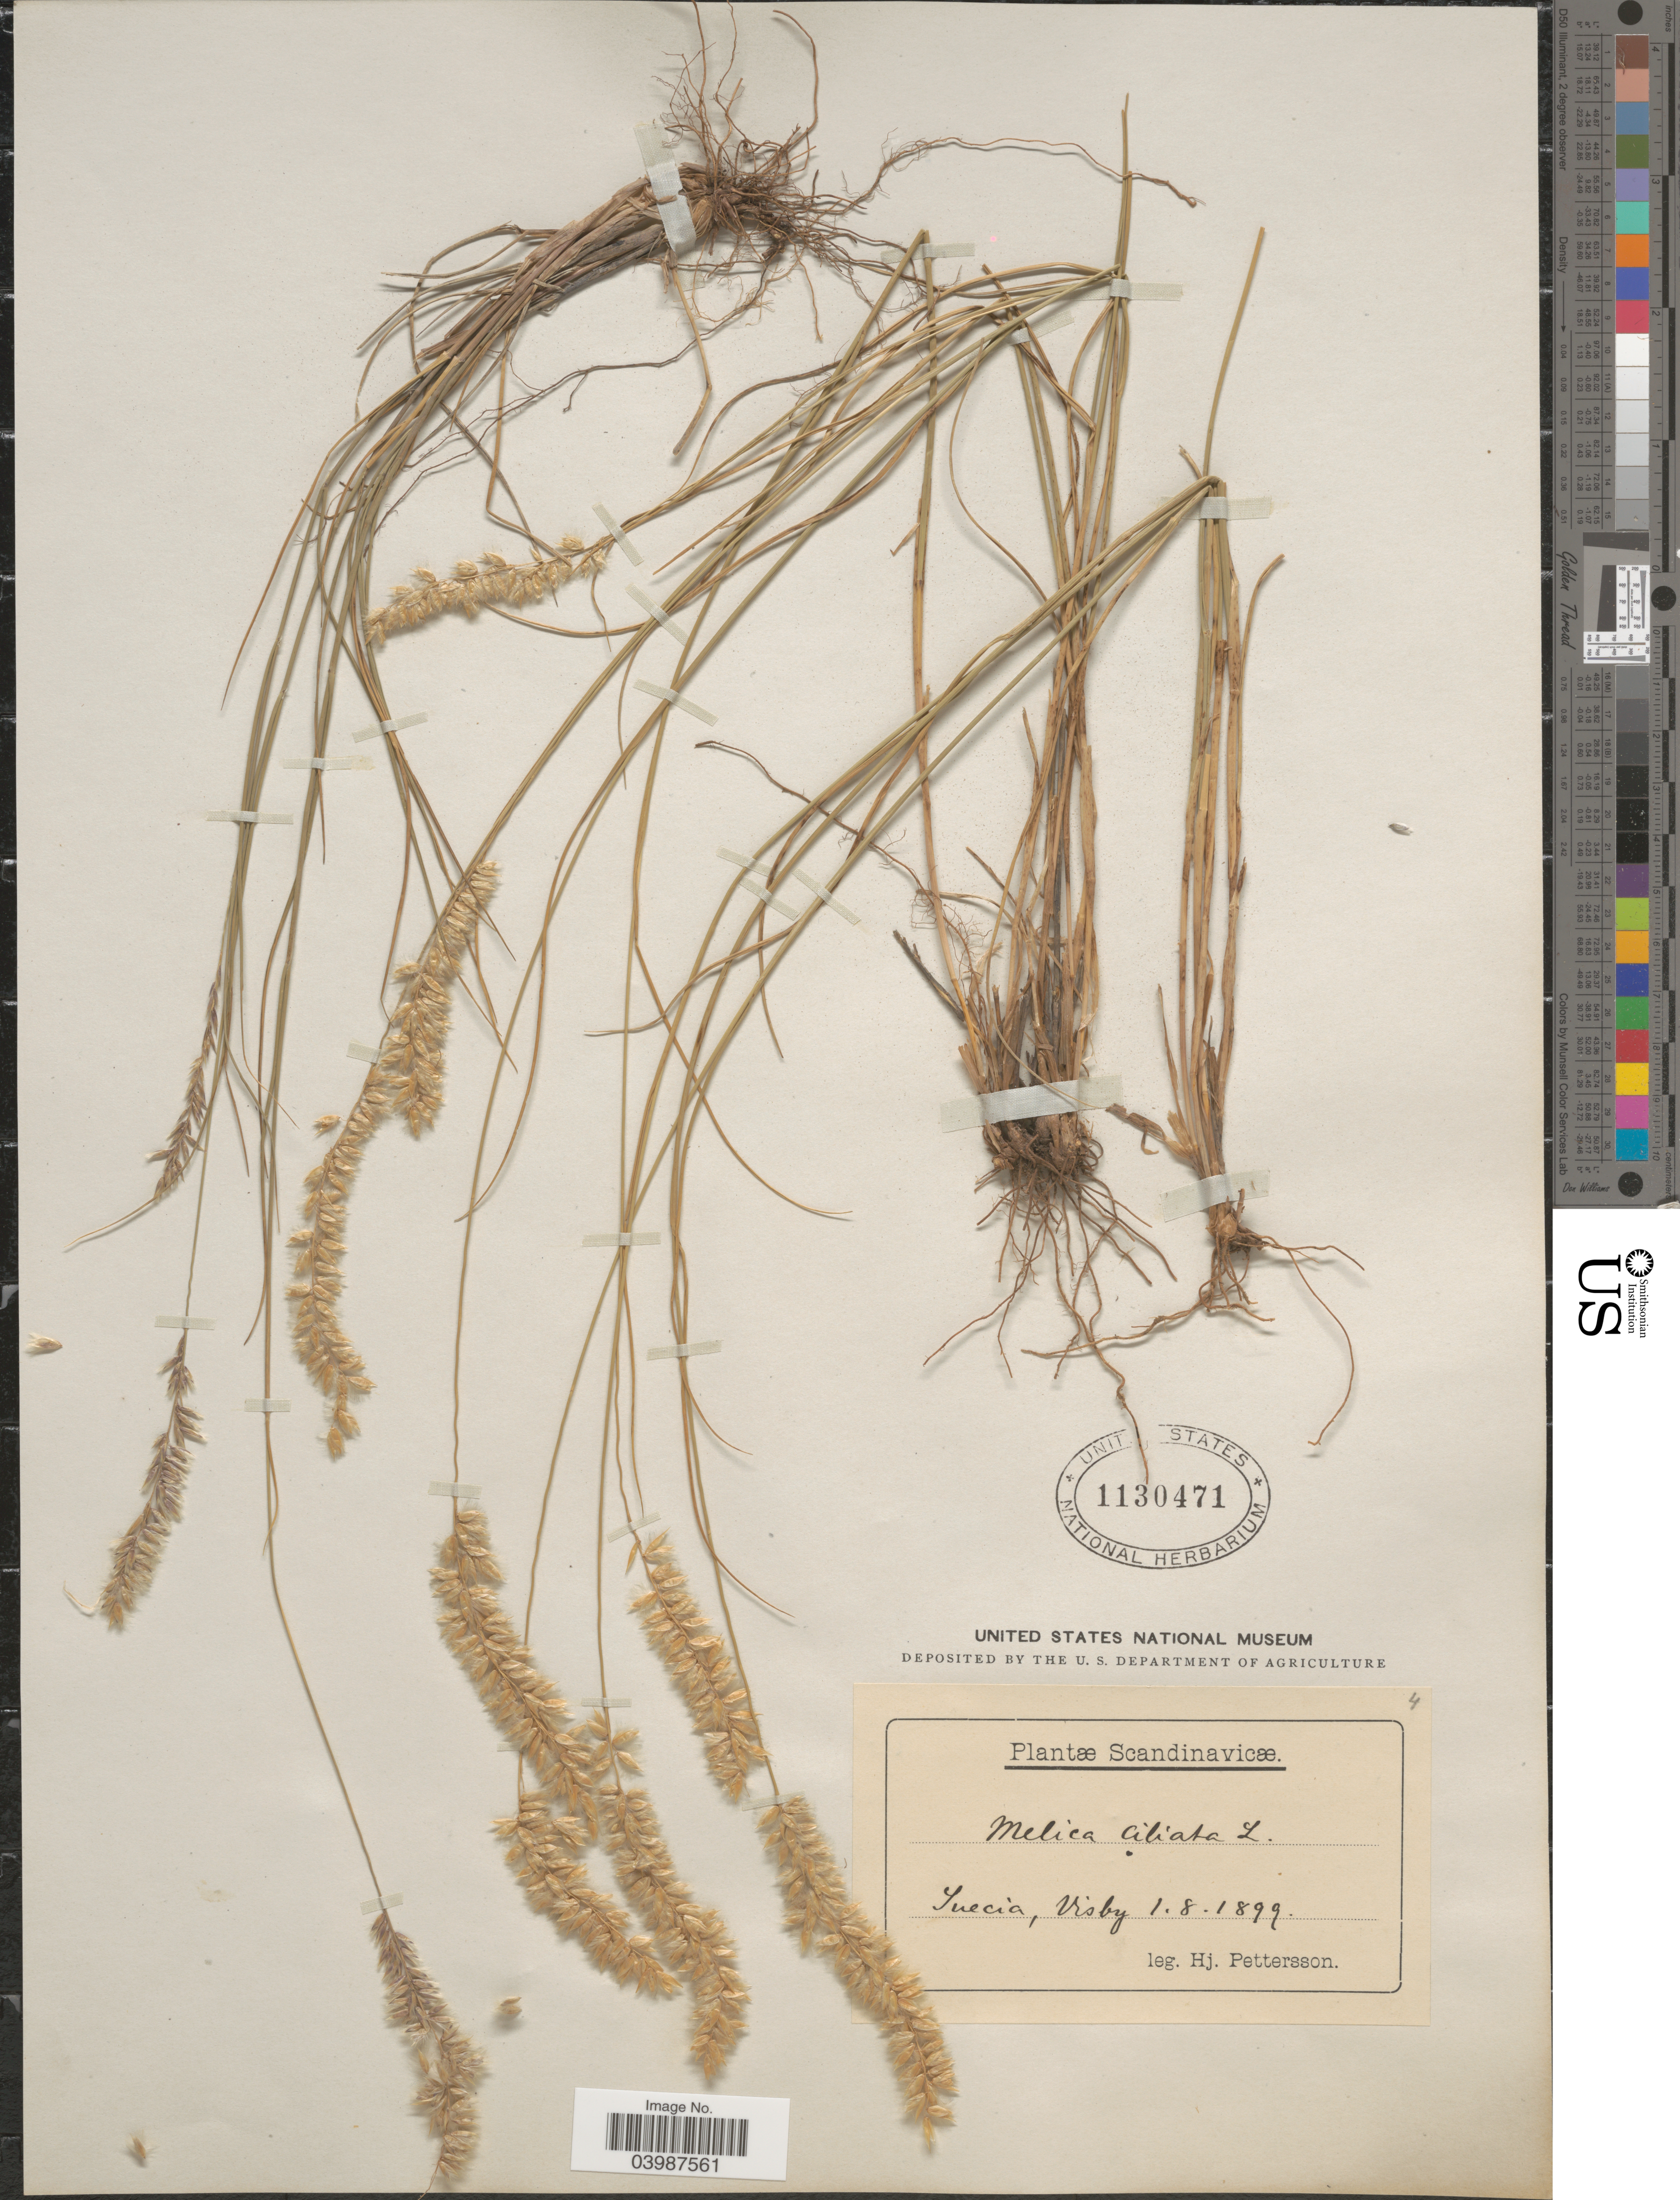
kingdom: Plantae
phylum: Tracheophyta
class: Liliopsida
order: Poales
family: Poaceae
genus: Melica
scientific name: Melica ciliata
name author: L.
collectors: H. Pettersson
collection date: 1899-08-01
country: Sweden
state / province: Gotland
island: Gotland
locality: Scandinavicæ. Suecia, Visby.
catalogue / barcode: US 1130471